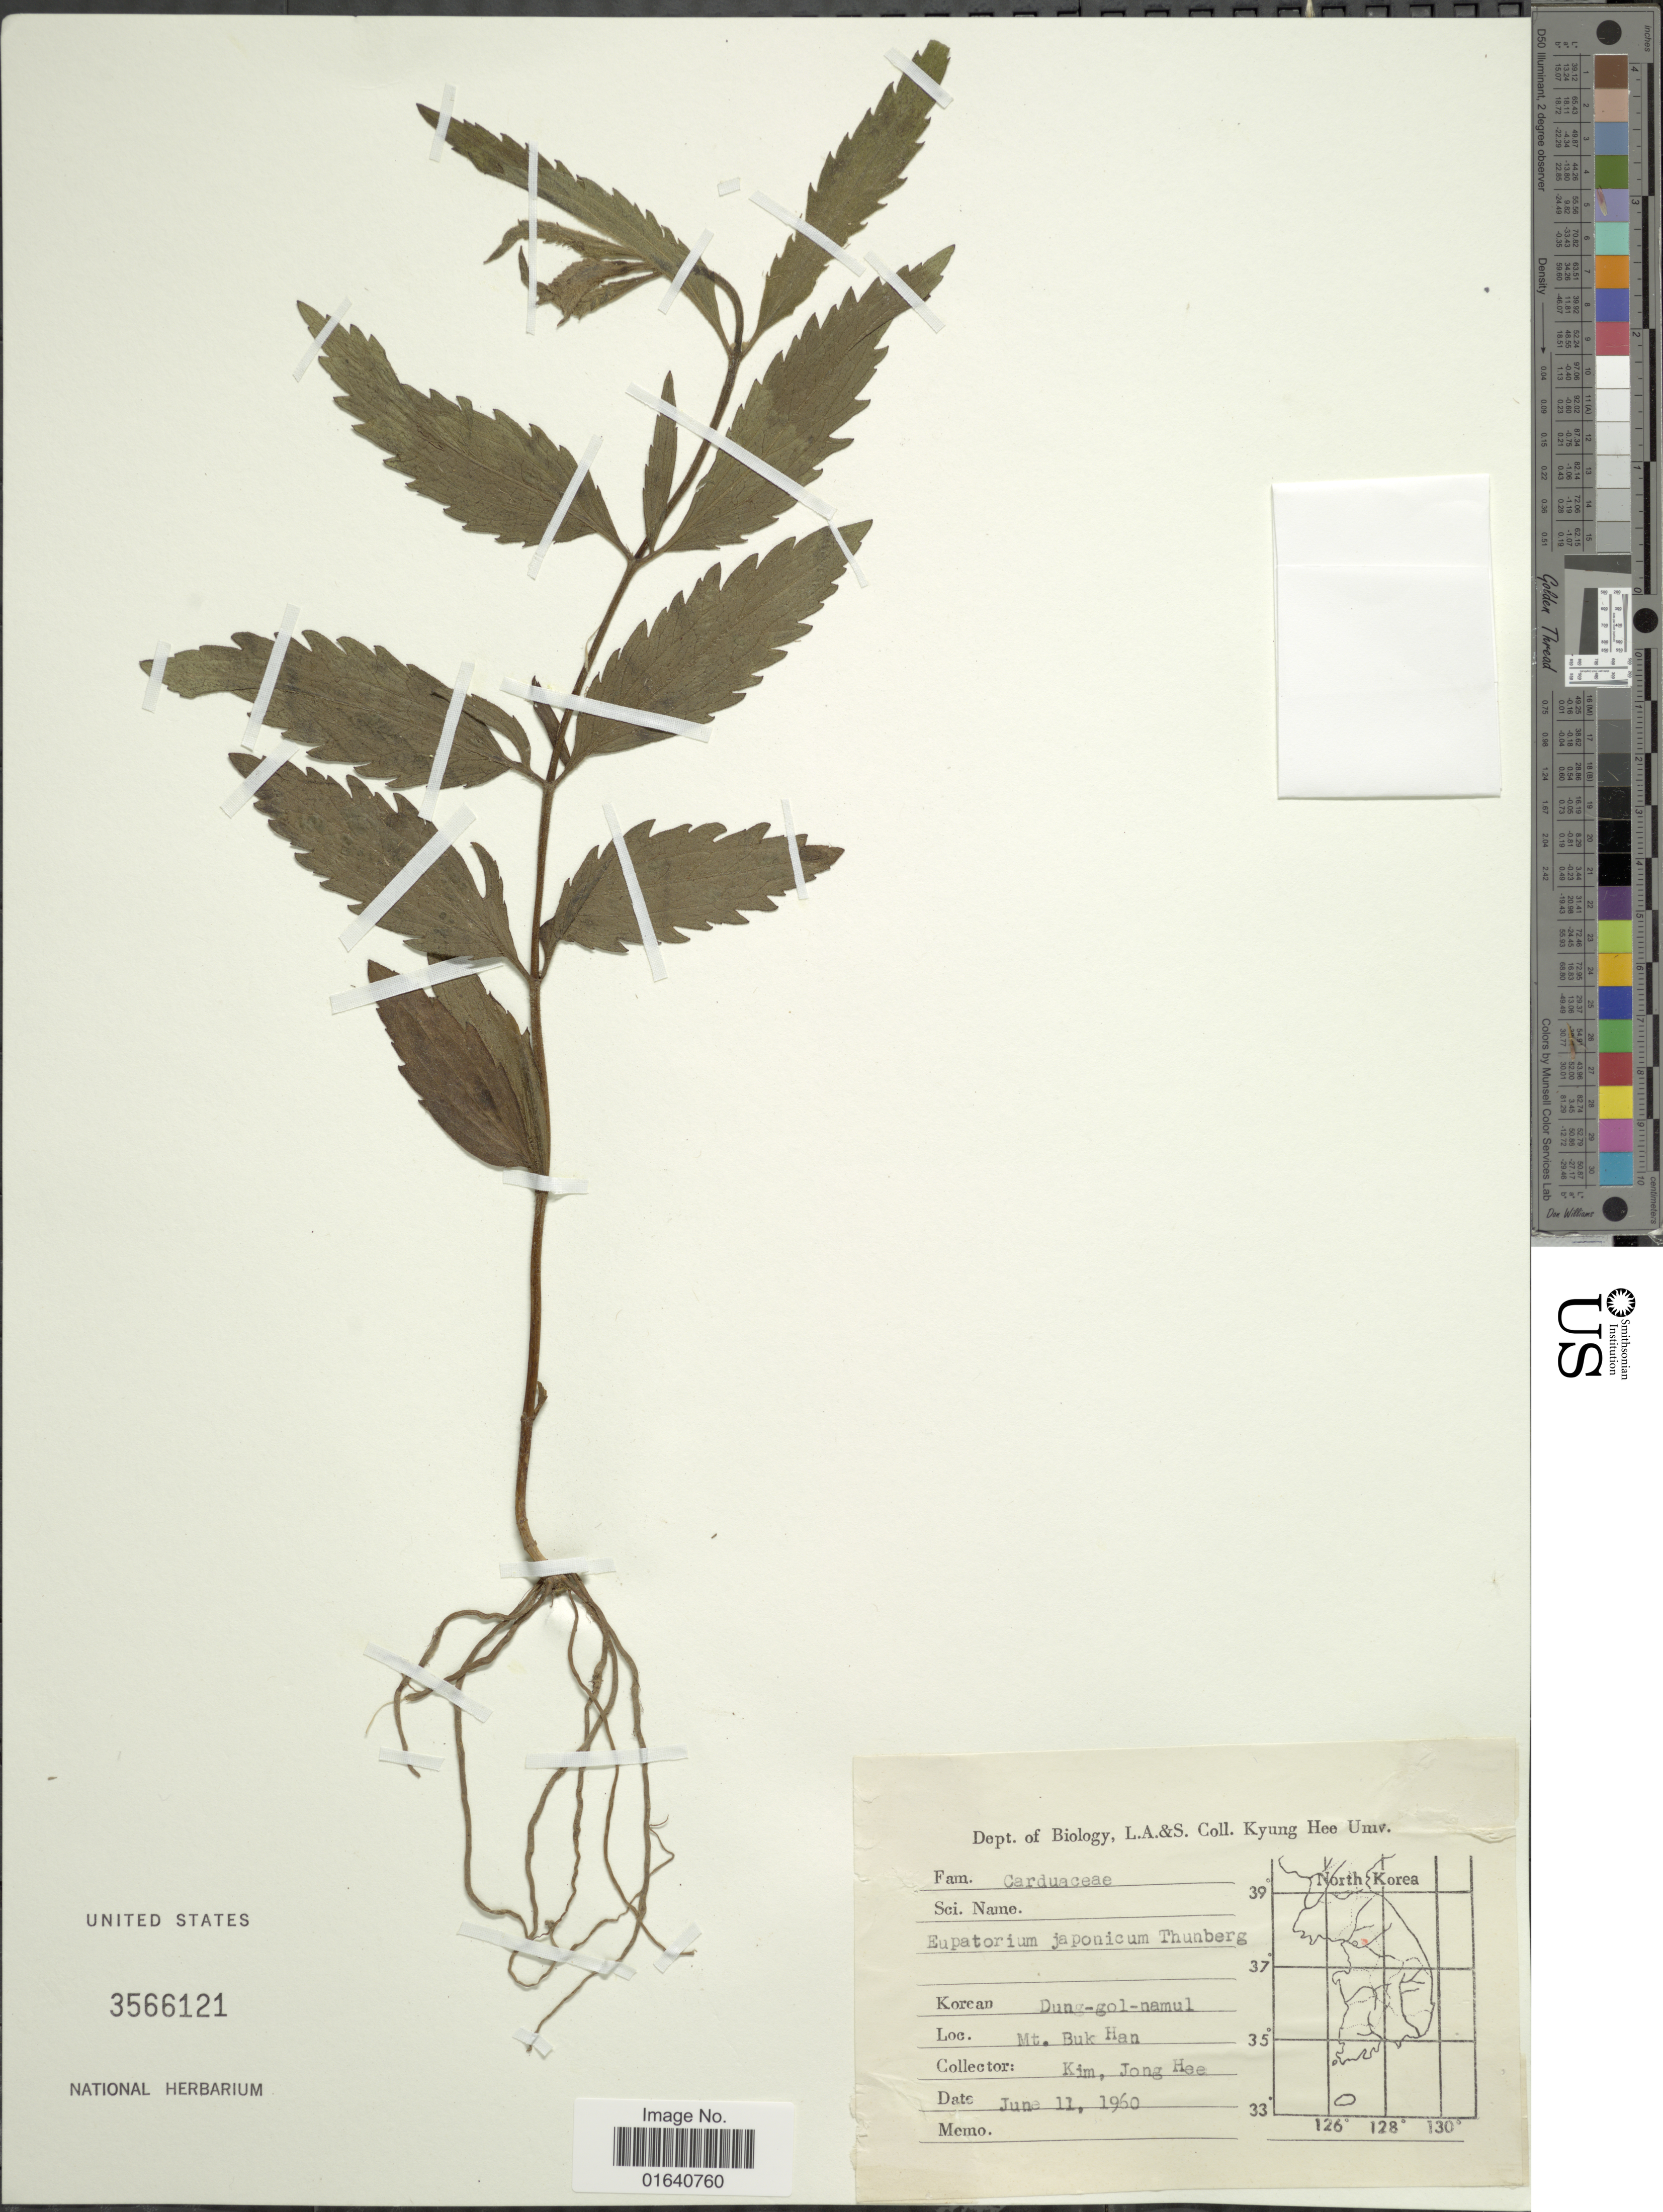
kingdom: Plantae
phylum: Tracheophyta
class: Magnoliopsida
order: Asterales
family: Asteraceae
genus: Eupatorium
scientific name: Eupatorium japonicum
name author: Thunb.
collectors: K. Jong Hee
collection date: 1960-06-11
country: North Korea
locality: Korean Dung-gol-namul, Mt. Buk Han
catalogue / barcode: US 3566121